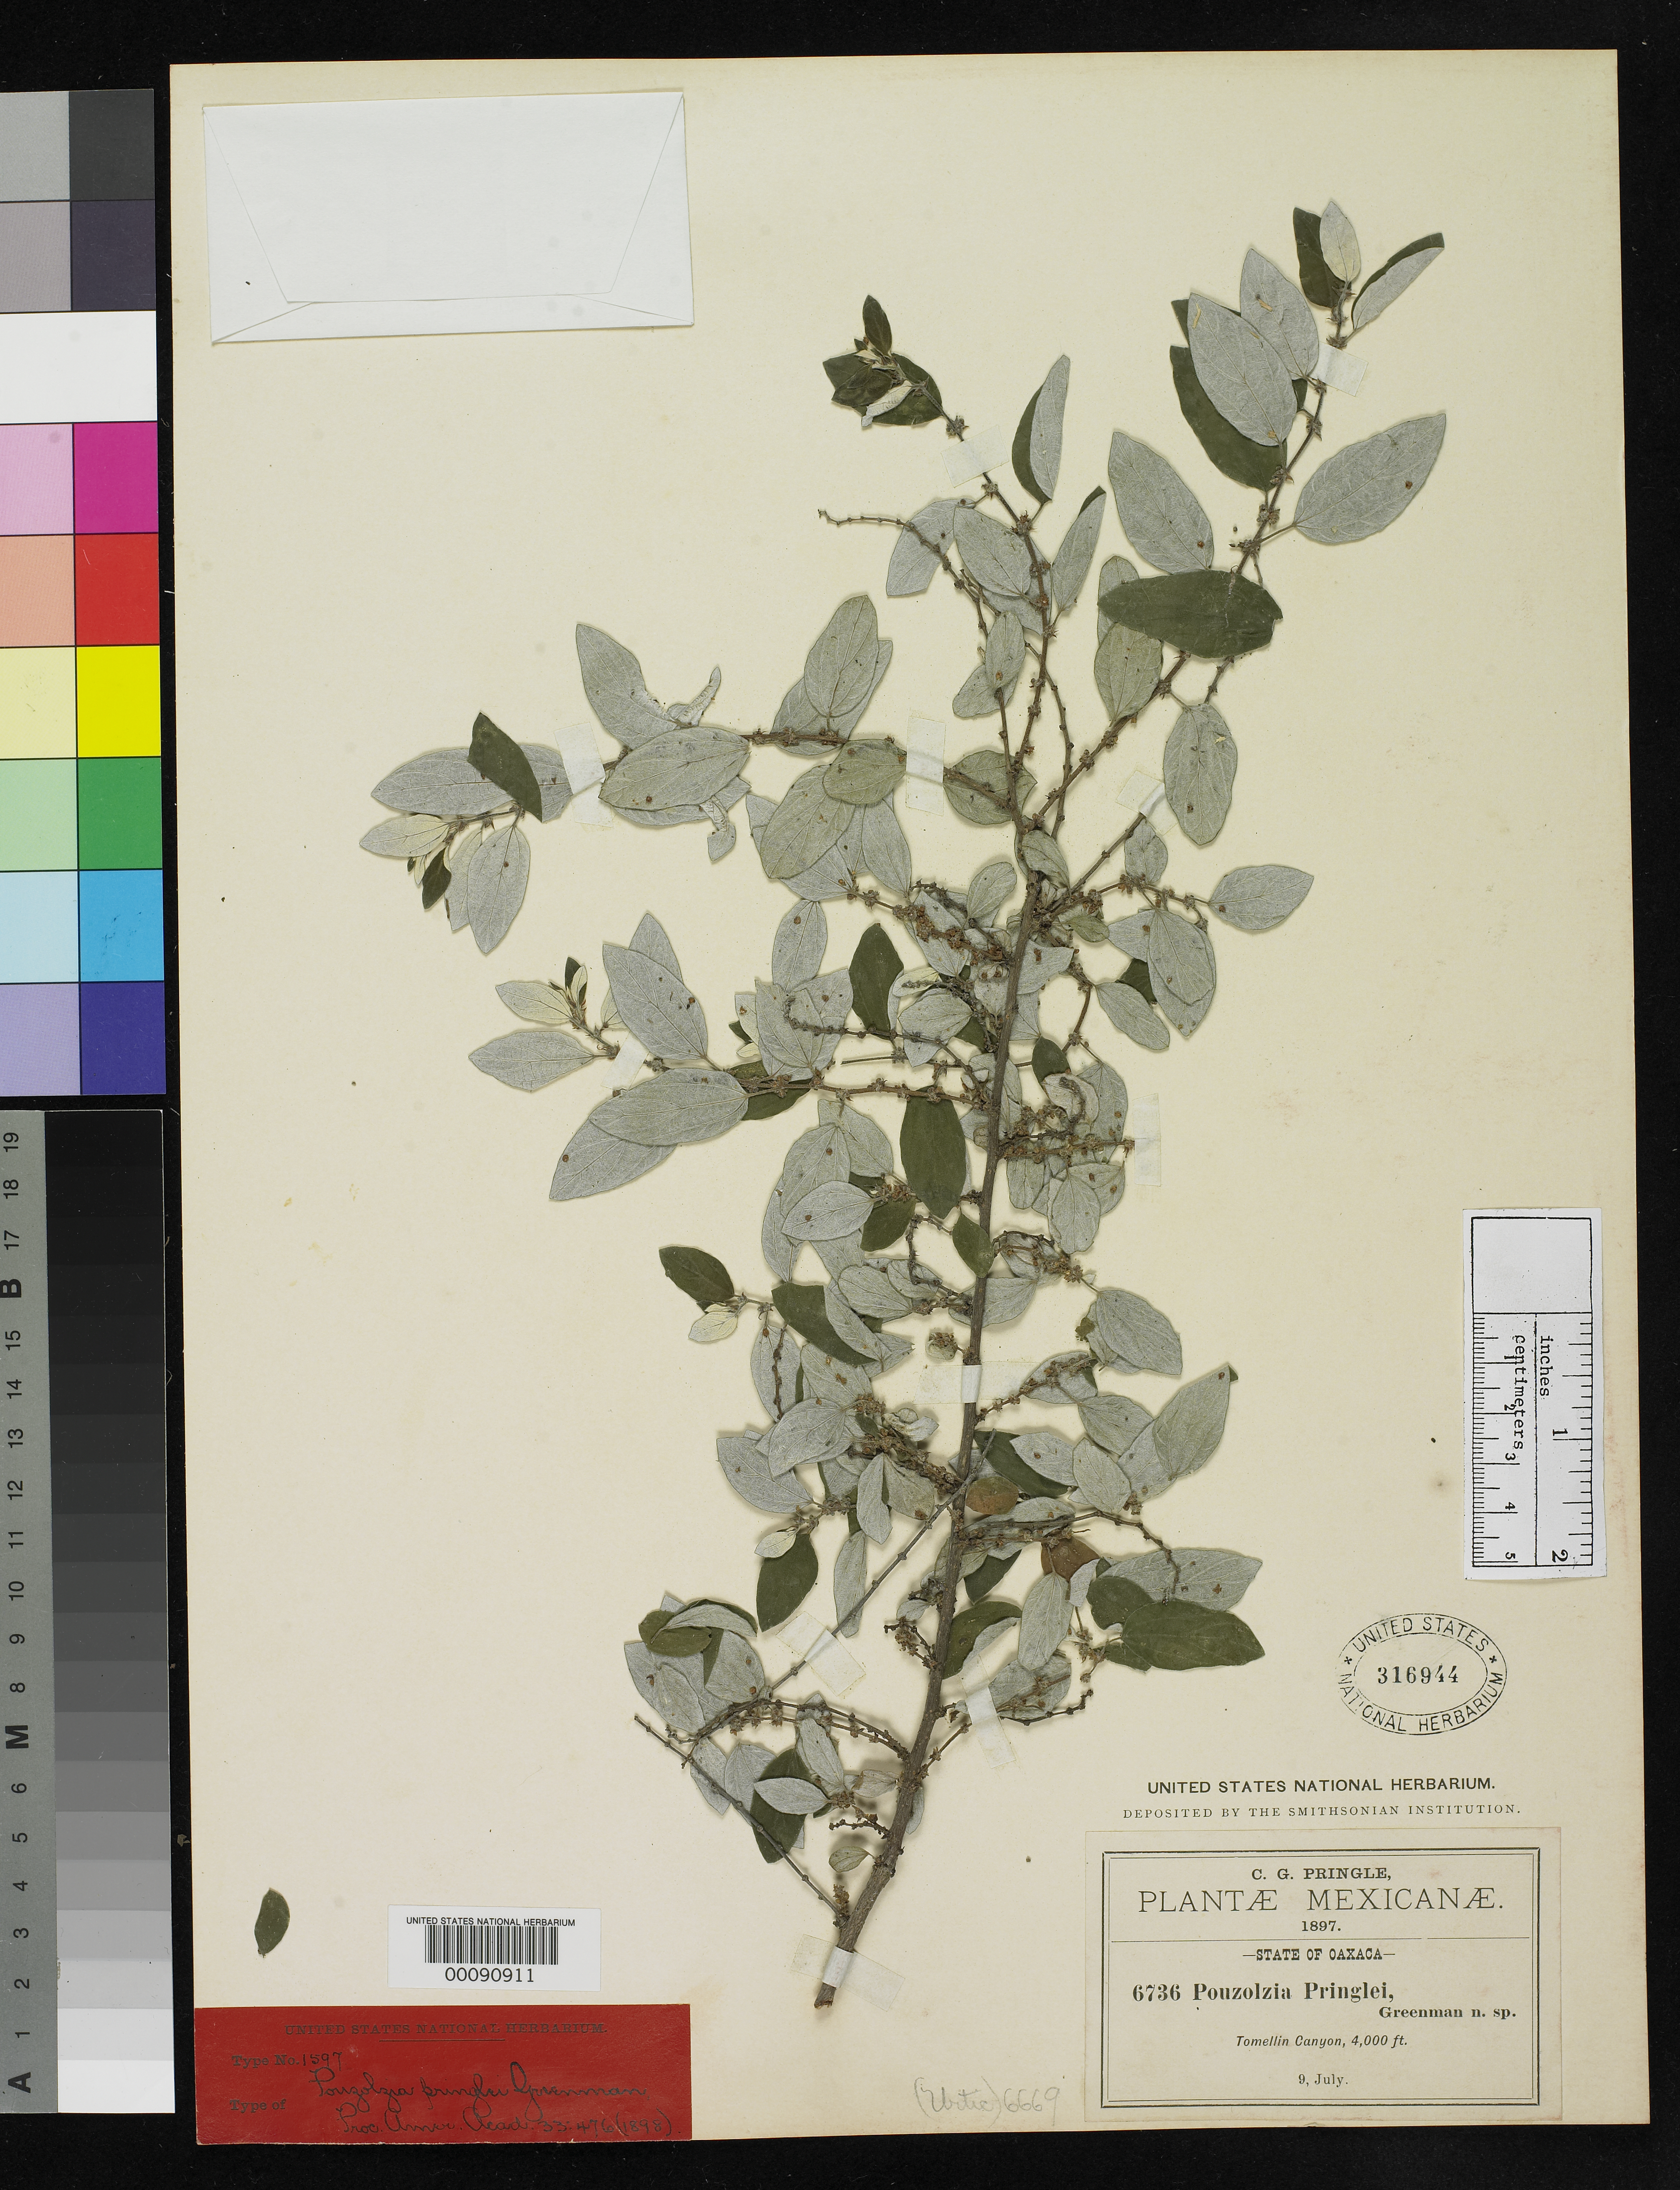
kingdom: Plantae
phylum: Tracheophyta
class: Magnoliopsida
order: Rosales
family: Urticaceae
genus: Pouzolzia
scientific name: Pouzolzia pringlei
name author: Greenm.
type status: Isotype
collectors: C. G. Pringle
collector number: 6736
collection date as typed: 09 Jul 1897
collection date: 1897-07-09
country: Mexico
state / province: Oaxaca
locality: Tomellin Canyon.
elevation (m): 1230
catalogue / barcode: US 316944